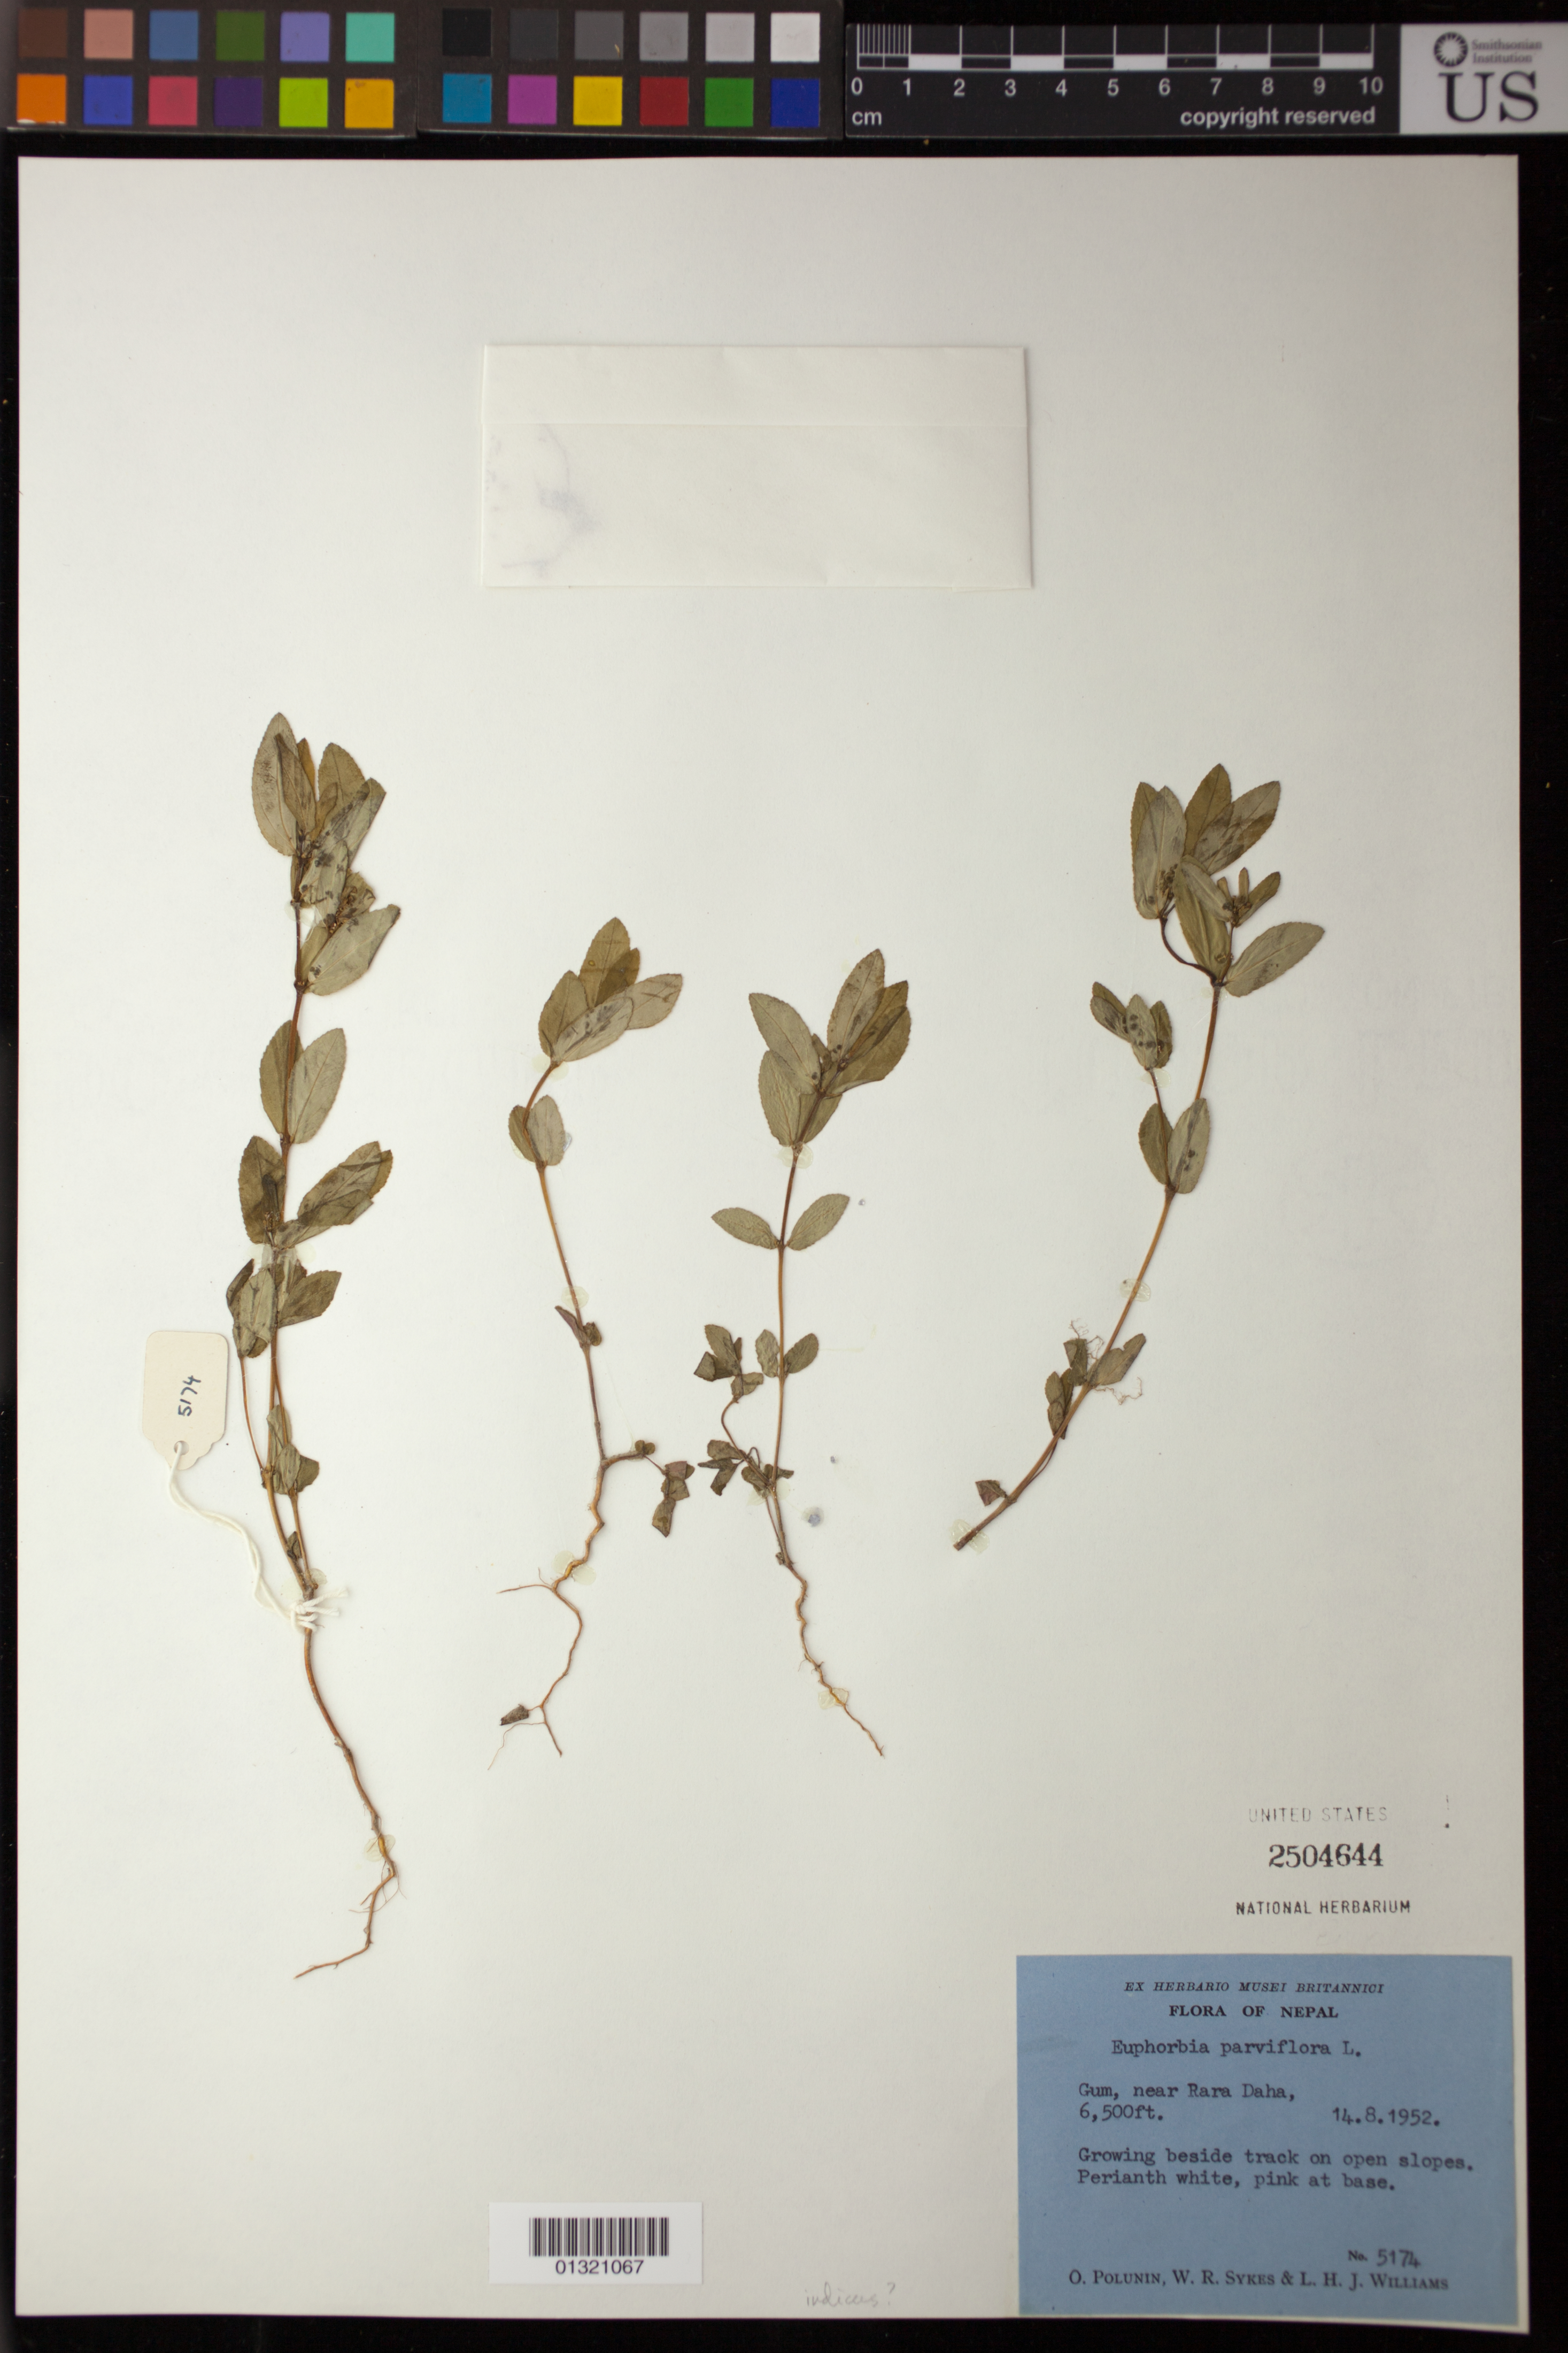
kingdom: Plantae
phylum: Tracheophyta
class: Magnoliopsida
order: Malpighiales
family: Euphorbiaceae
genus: Euphorbia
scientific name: Euphorbia parviflora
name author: L.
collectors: O. V. Polunin, W. R. Sykes & L. H. J. Williams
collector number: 5174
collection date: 1952-08-14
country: Nepal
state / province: Karnali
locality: Near Rara Daha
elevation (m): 1981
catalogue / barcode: US 2504644